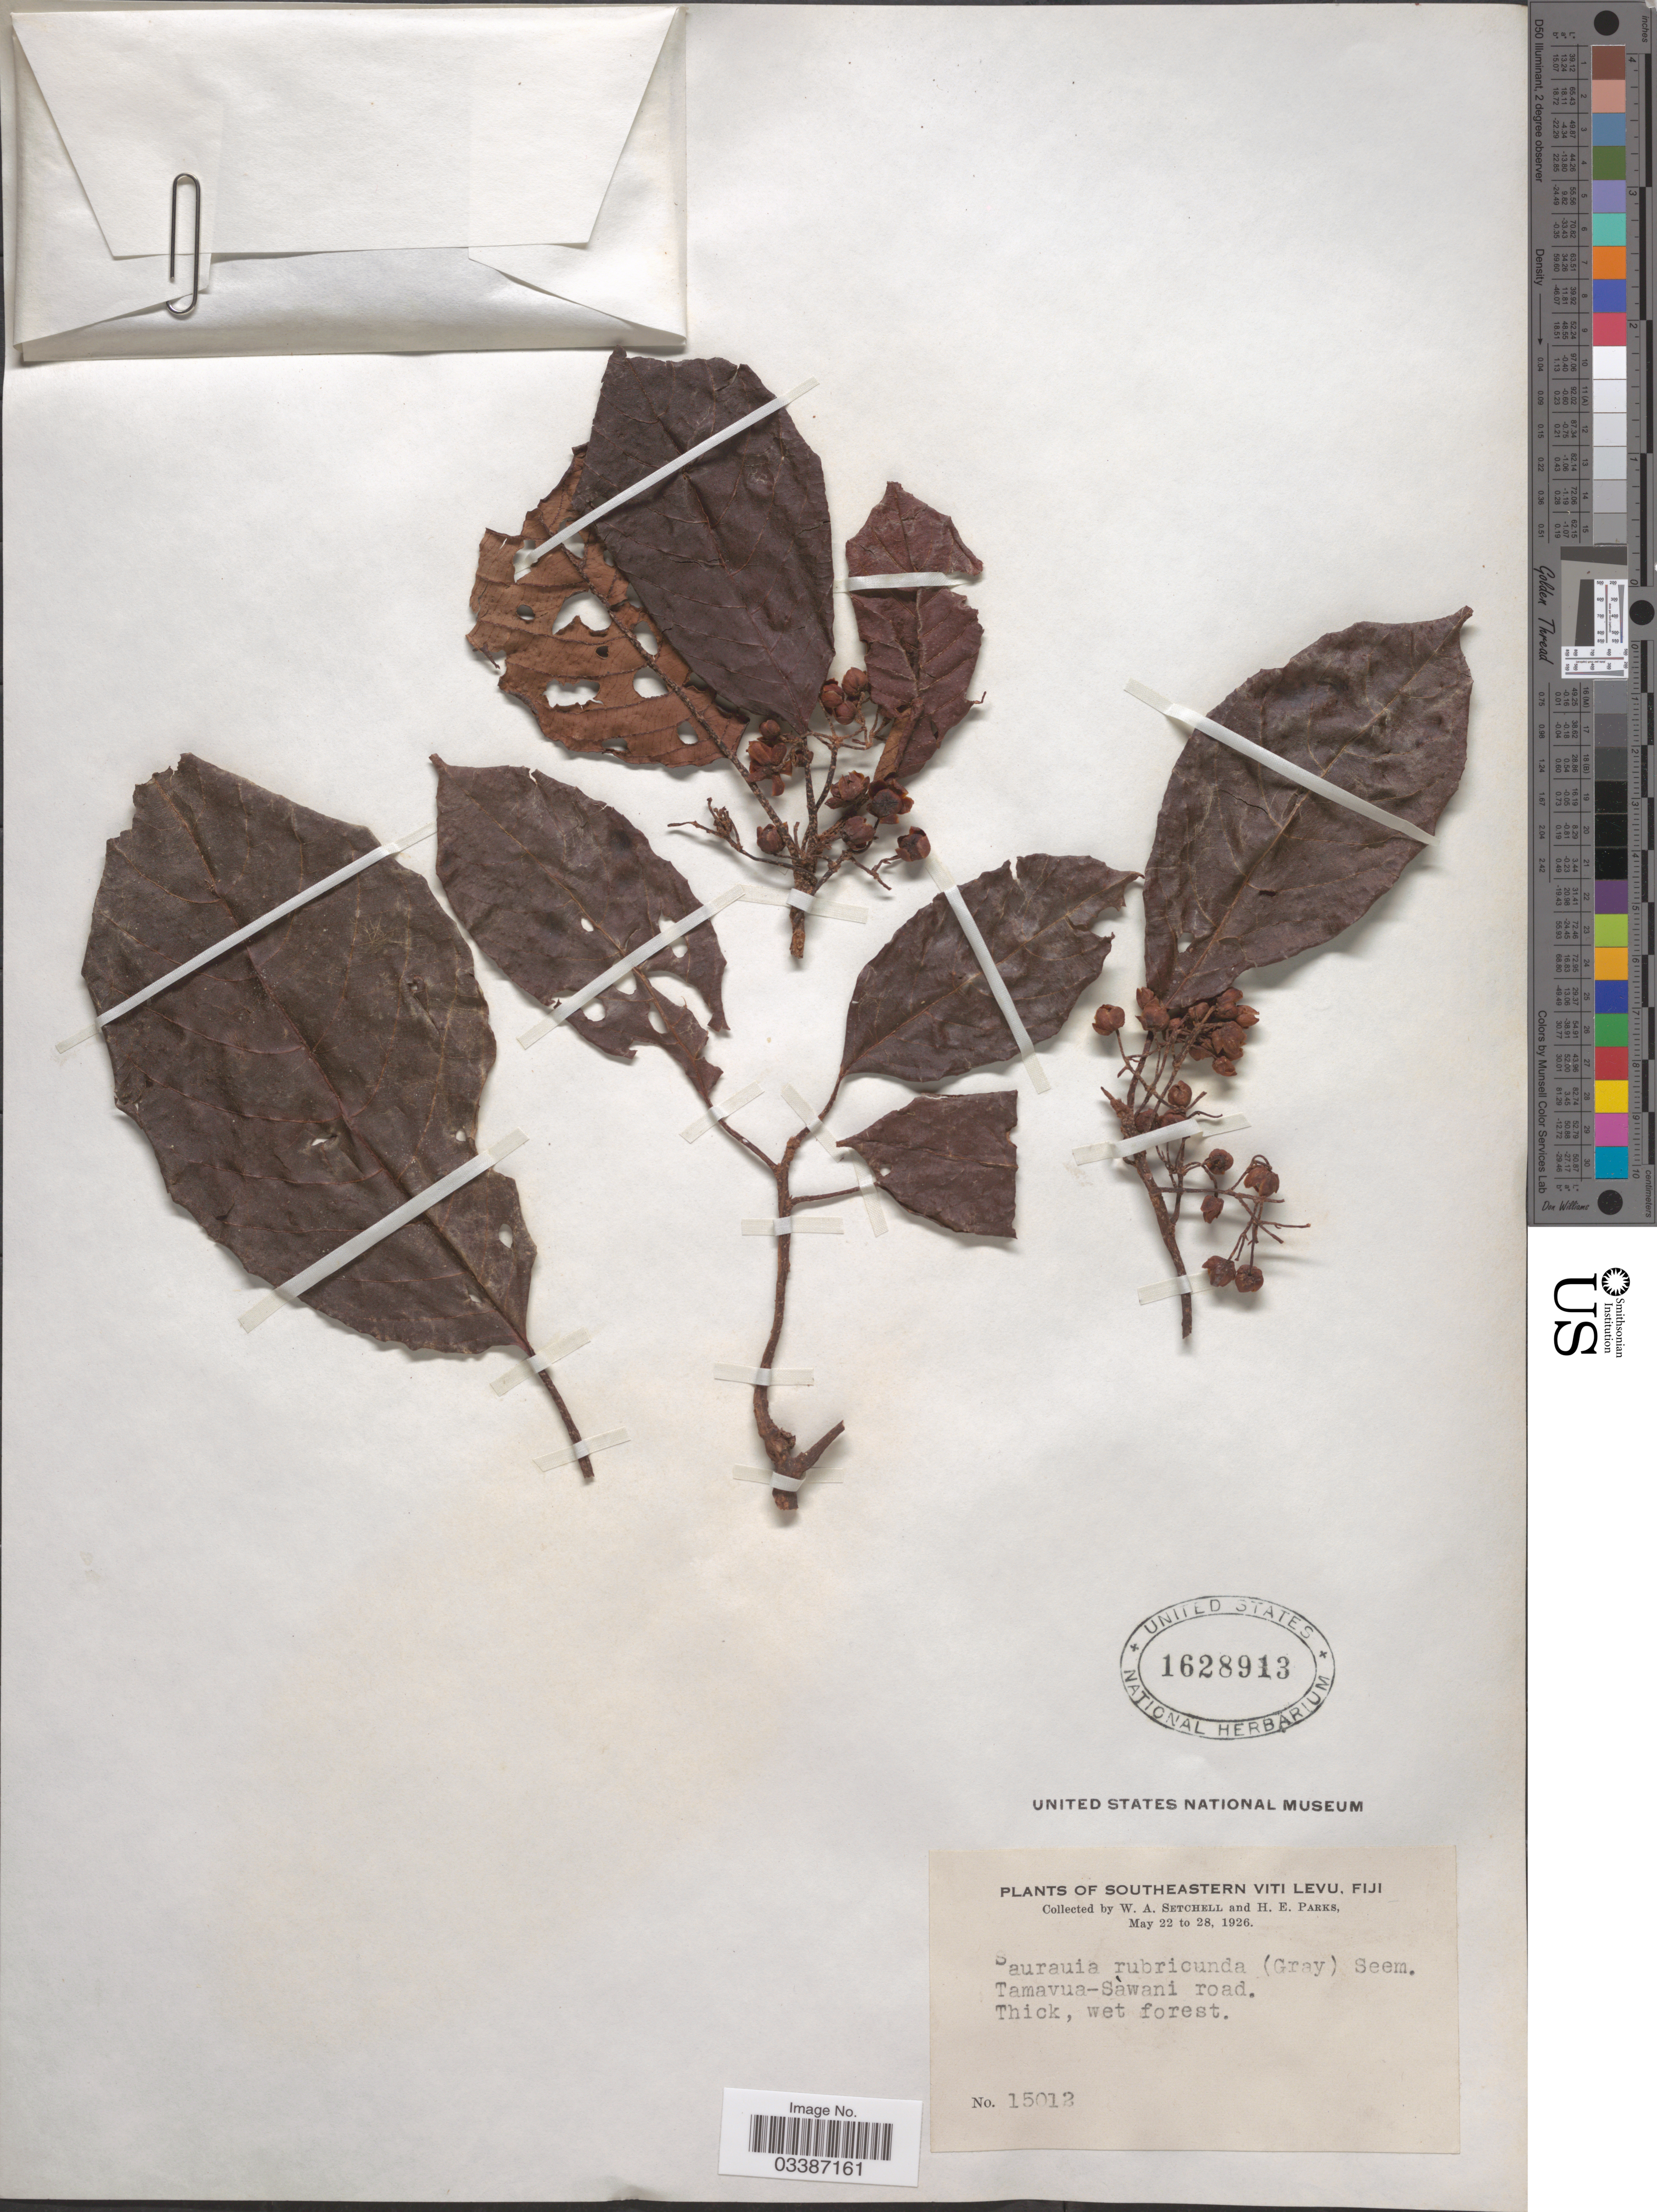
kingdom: Plantae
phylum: Tracheophyta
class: Magnoliopsida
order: Ericales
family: Actinidiaceae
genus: Saurauia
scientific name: Saurauia rubicunda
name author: Seem.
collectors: W. Setchell & H. E. Parks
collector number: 15012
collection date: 1926-05-22/1926-05-28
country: Fiji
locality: Southeastern Viti Levu. Tamavua-Sawani road.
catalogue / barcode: US 1628913